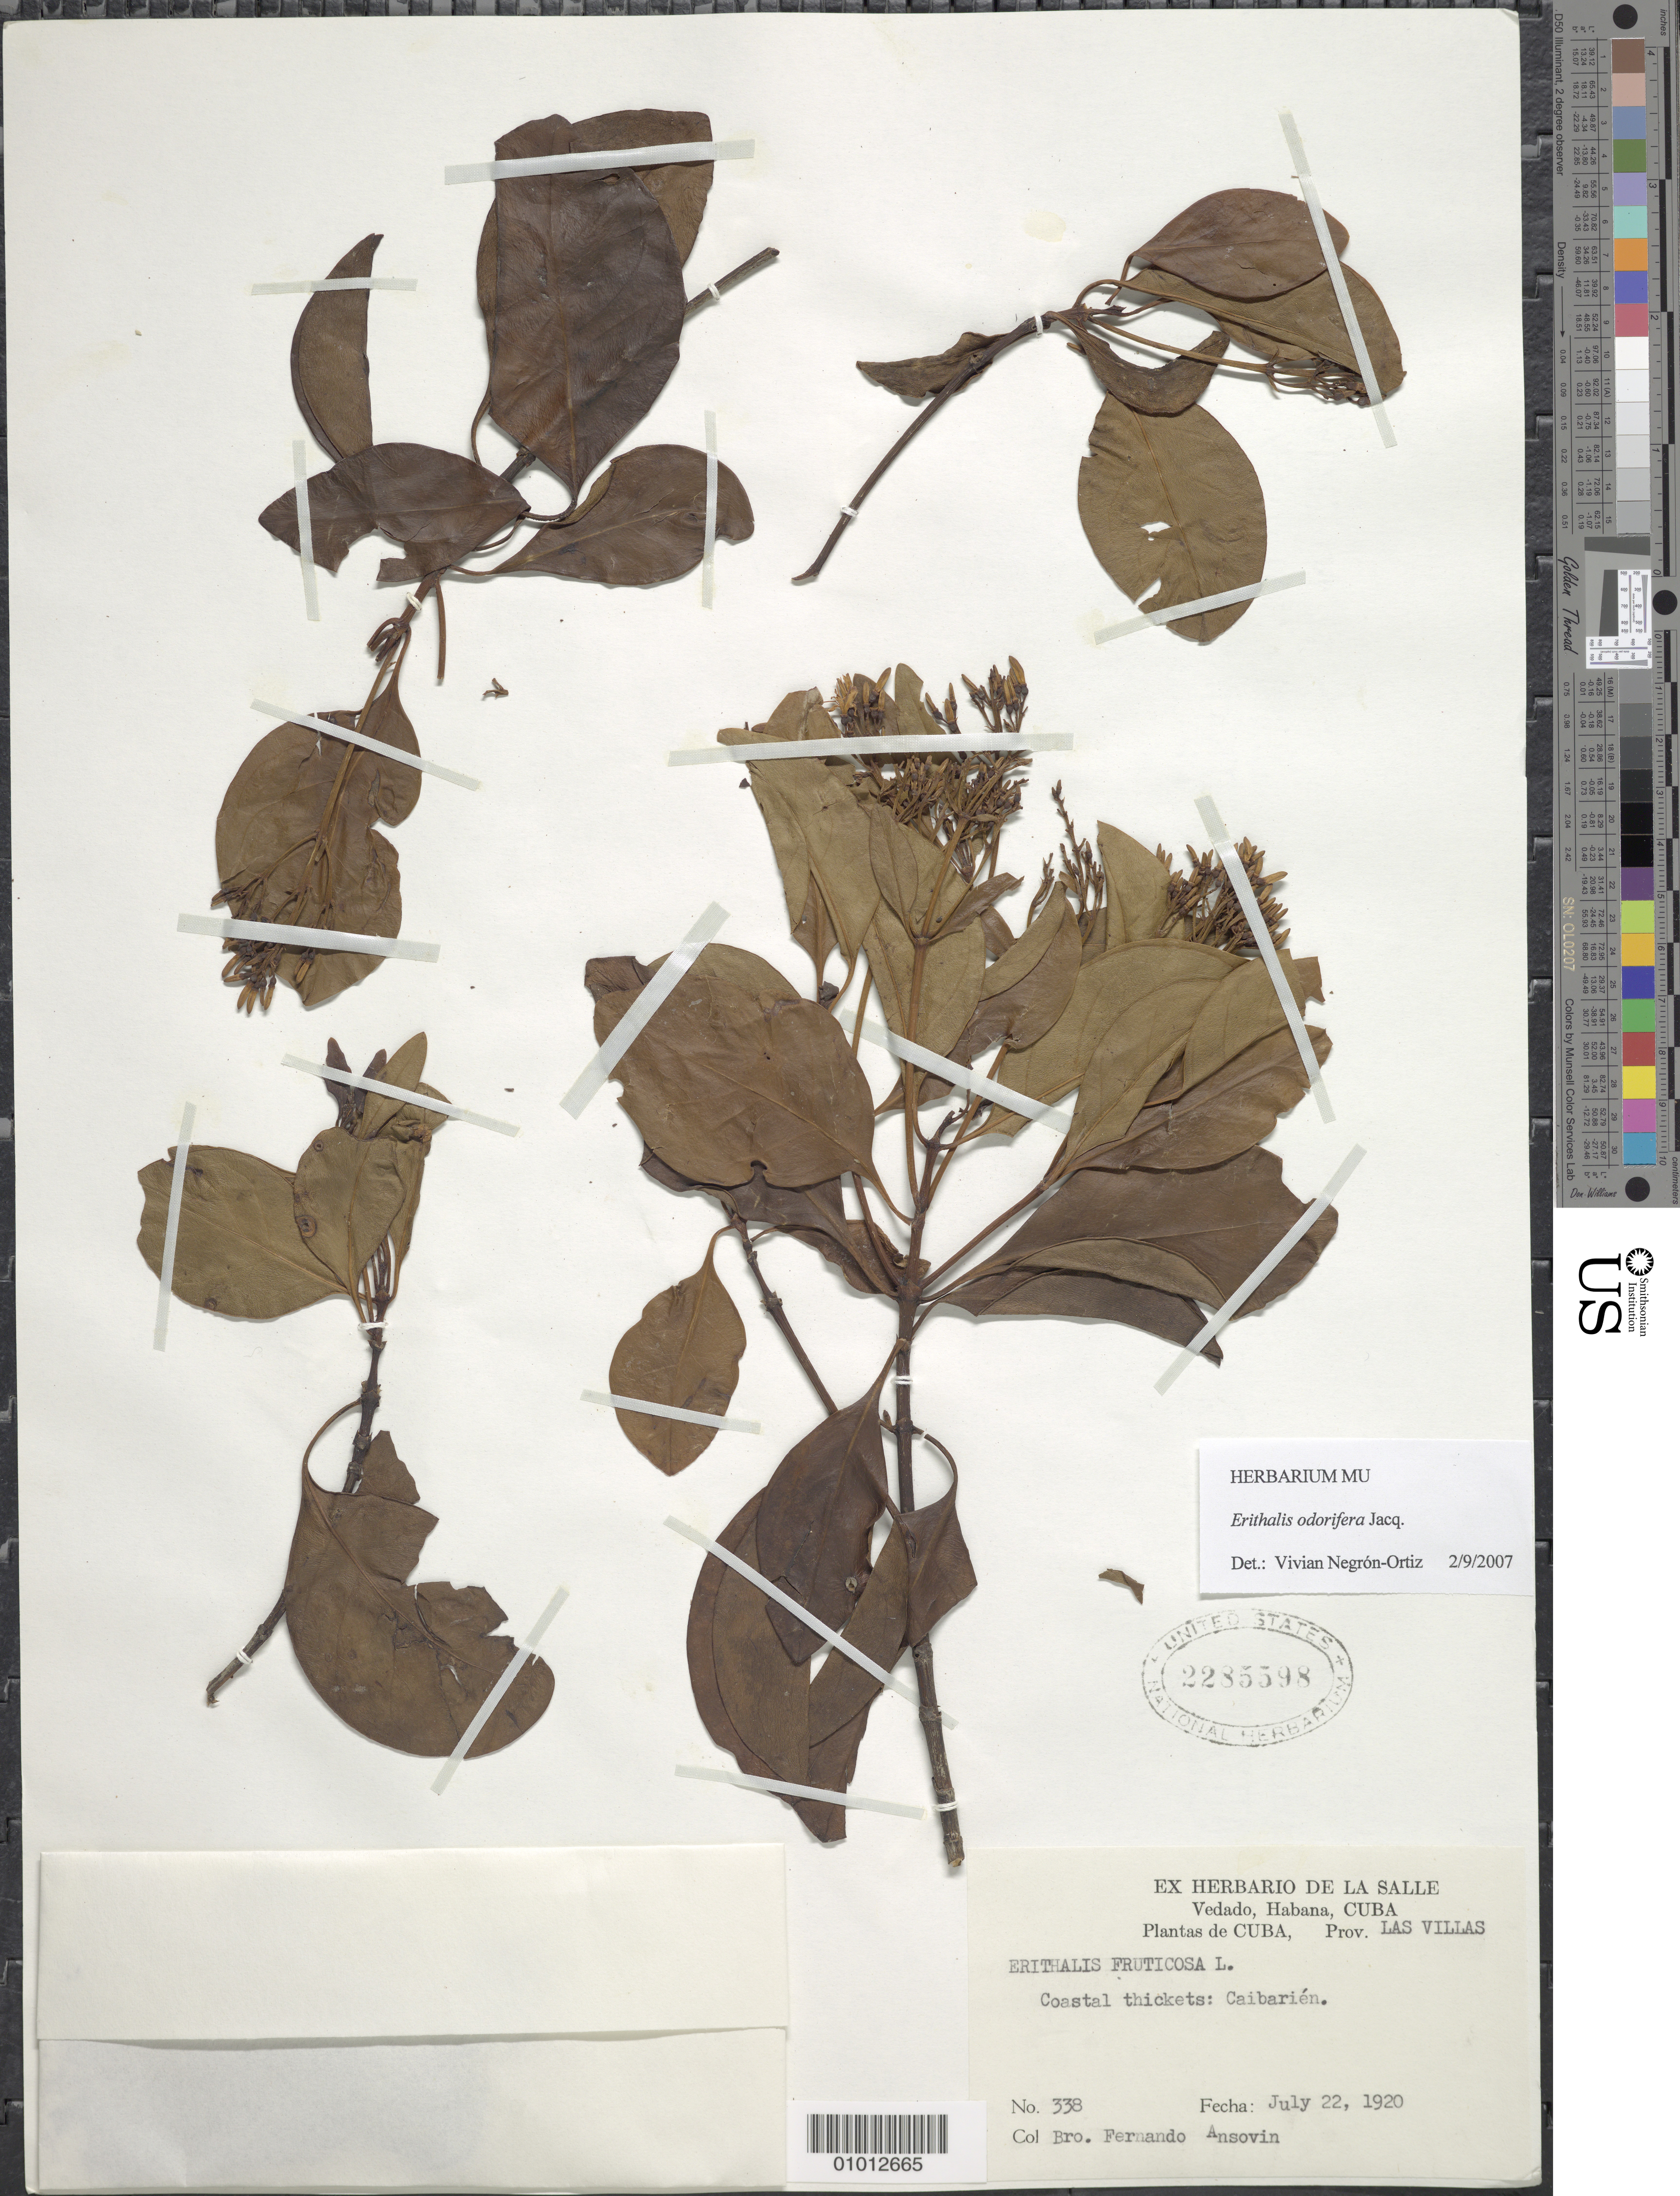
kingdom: Plantae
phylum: Tracheophyta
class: Magnoliopsida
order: Gentianales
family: Rubiaceae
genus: Erithalis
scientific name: Erithalis odorifera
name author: Jacq.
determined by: Negrón-Ortiz, V.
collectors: B. Ansovin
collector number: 338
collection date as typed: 22 Jul 1920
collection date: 1920-07-22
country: Cuba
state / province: Las Villas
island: Cuba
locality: Caibarién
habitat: Coastal thickets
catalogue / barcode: US 2285598